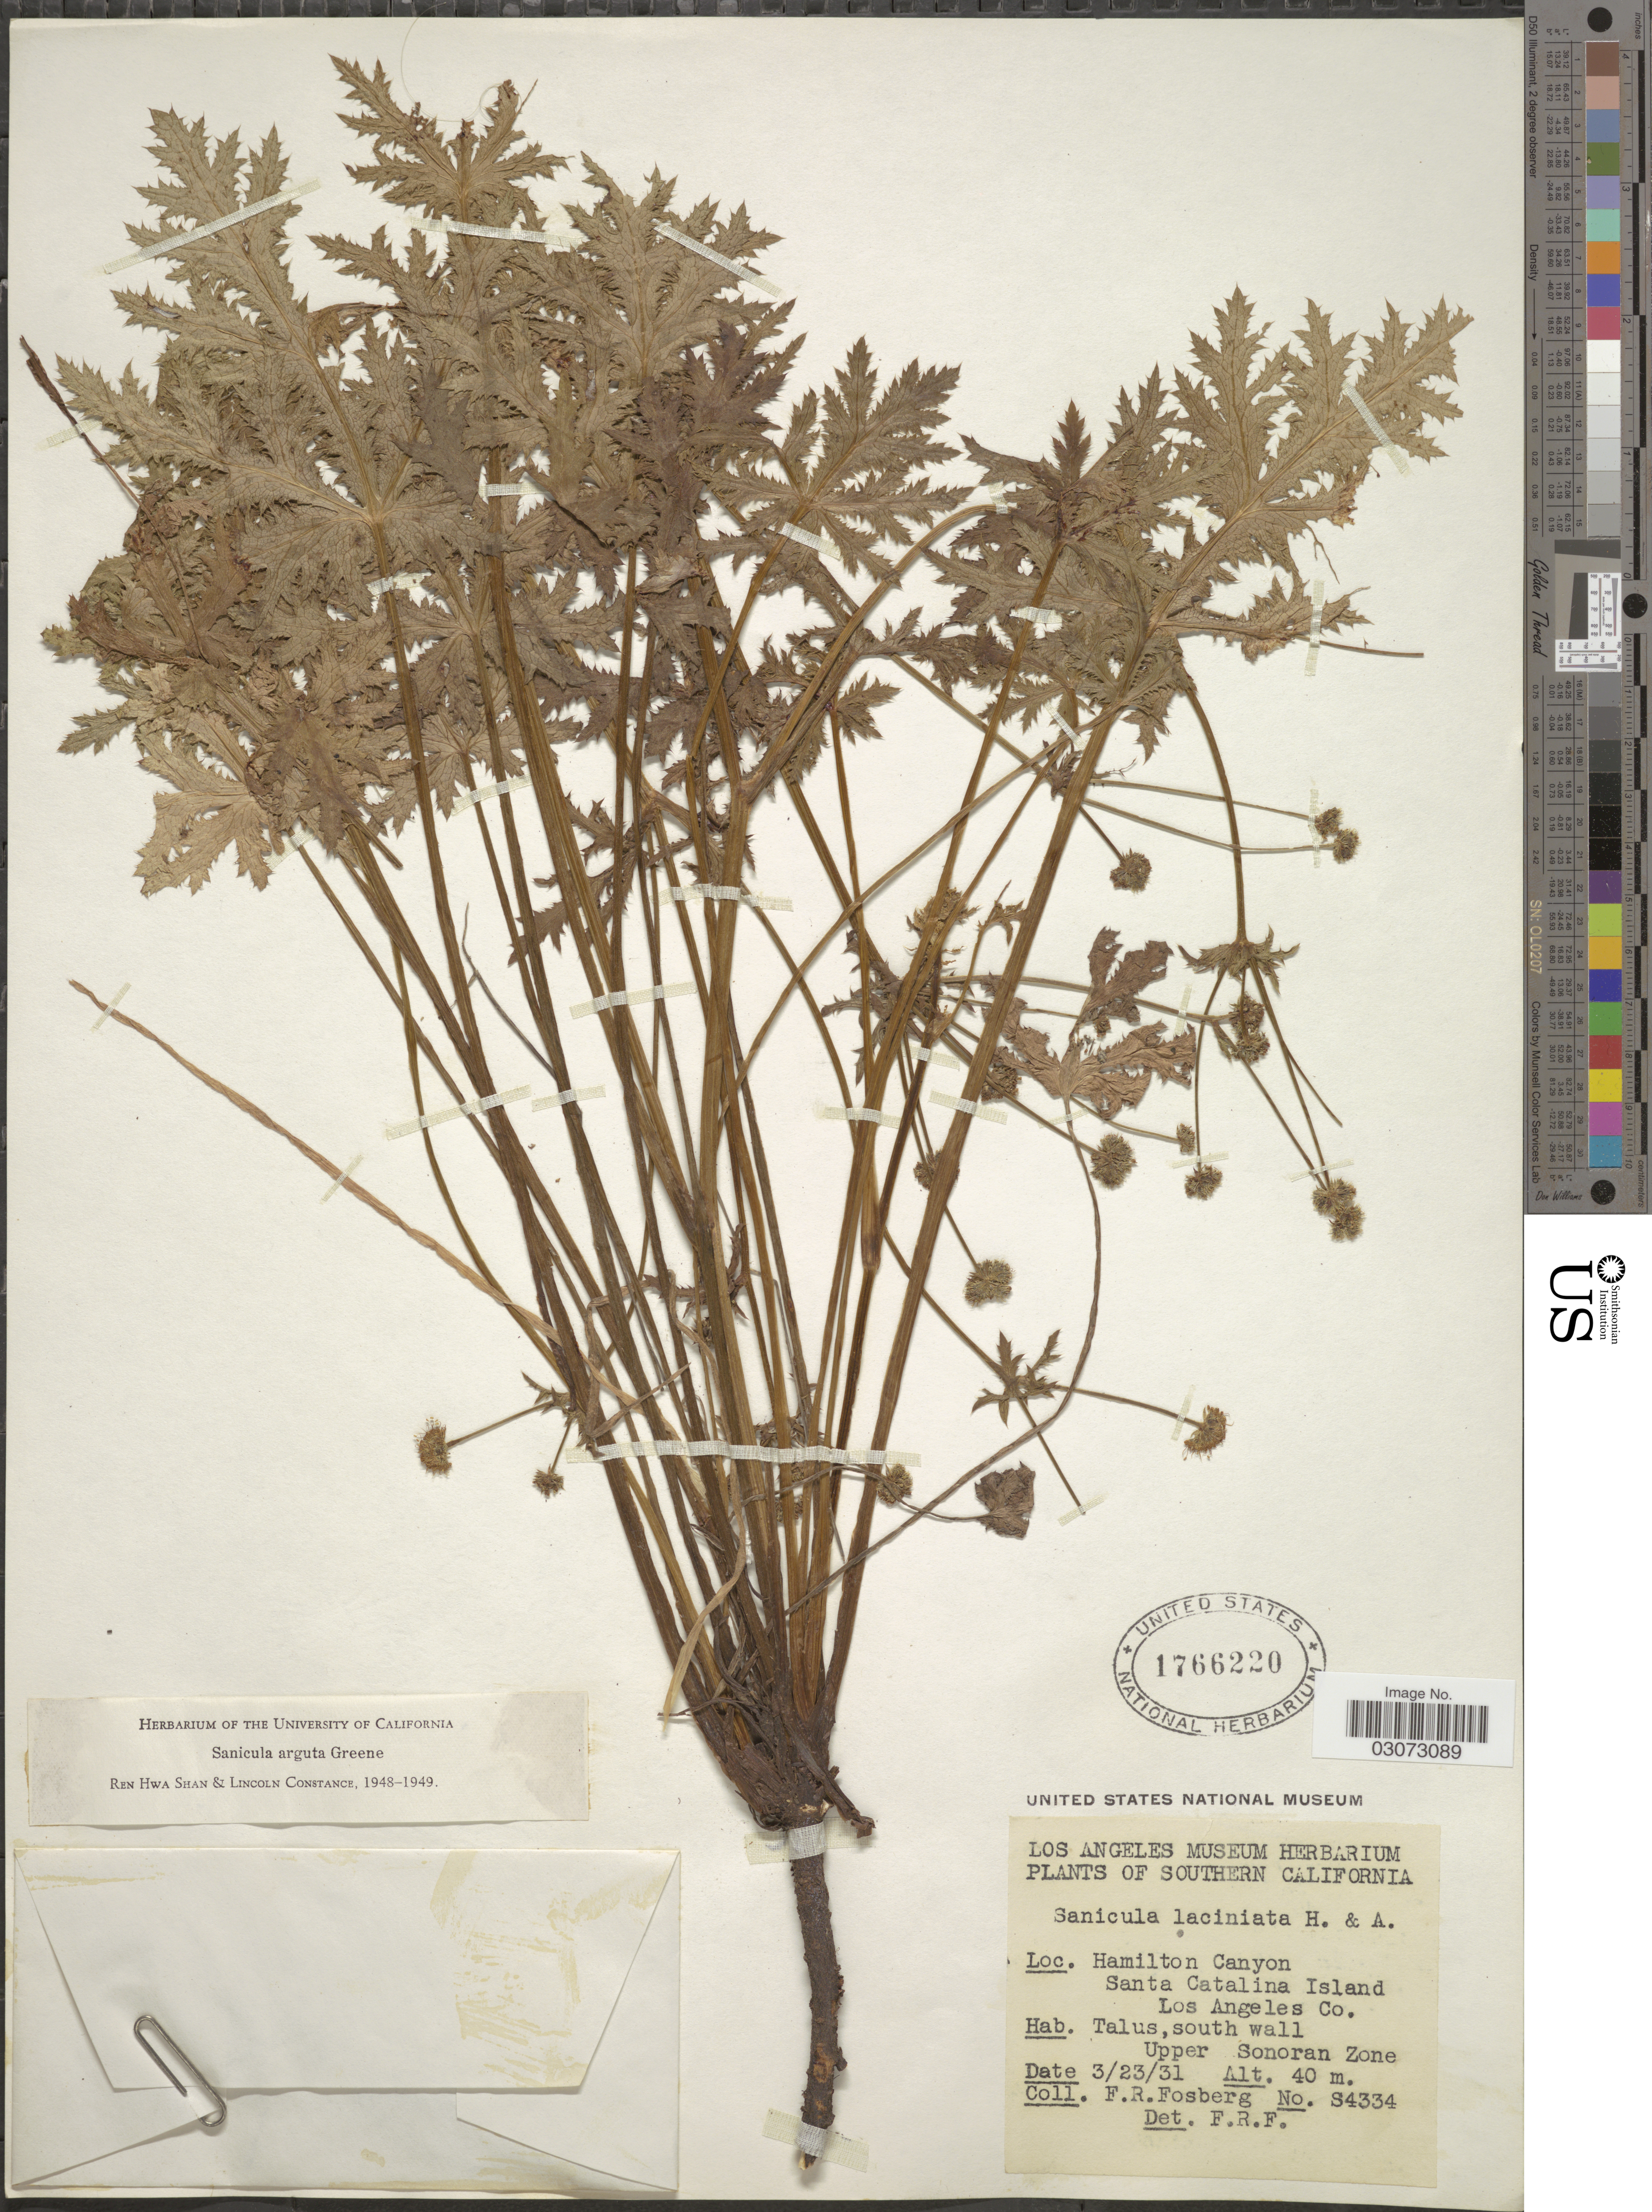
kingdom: Plantae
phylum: Tracheophyta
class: Magnoliopsida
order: Apiales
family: Apiaceae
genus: Sanicula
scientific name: Sanicula arguta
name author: Greene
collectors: F. R. Fosberg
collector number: S4334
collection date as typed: Transcribed d/m/y: 23/3/31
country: United States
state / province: California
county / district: Los Angeles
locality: Southern California. Hamilton Canyon. Santa Catalina Island. Los Angeles Co. Upper Sonoran Zone.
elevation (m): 40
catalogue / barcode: US 1766220